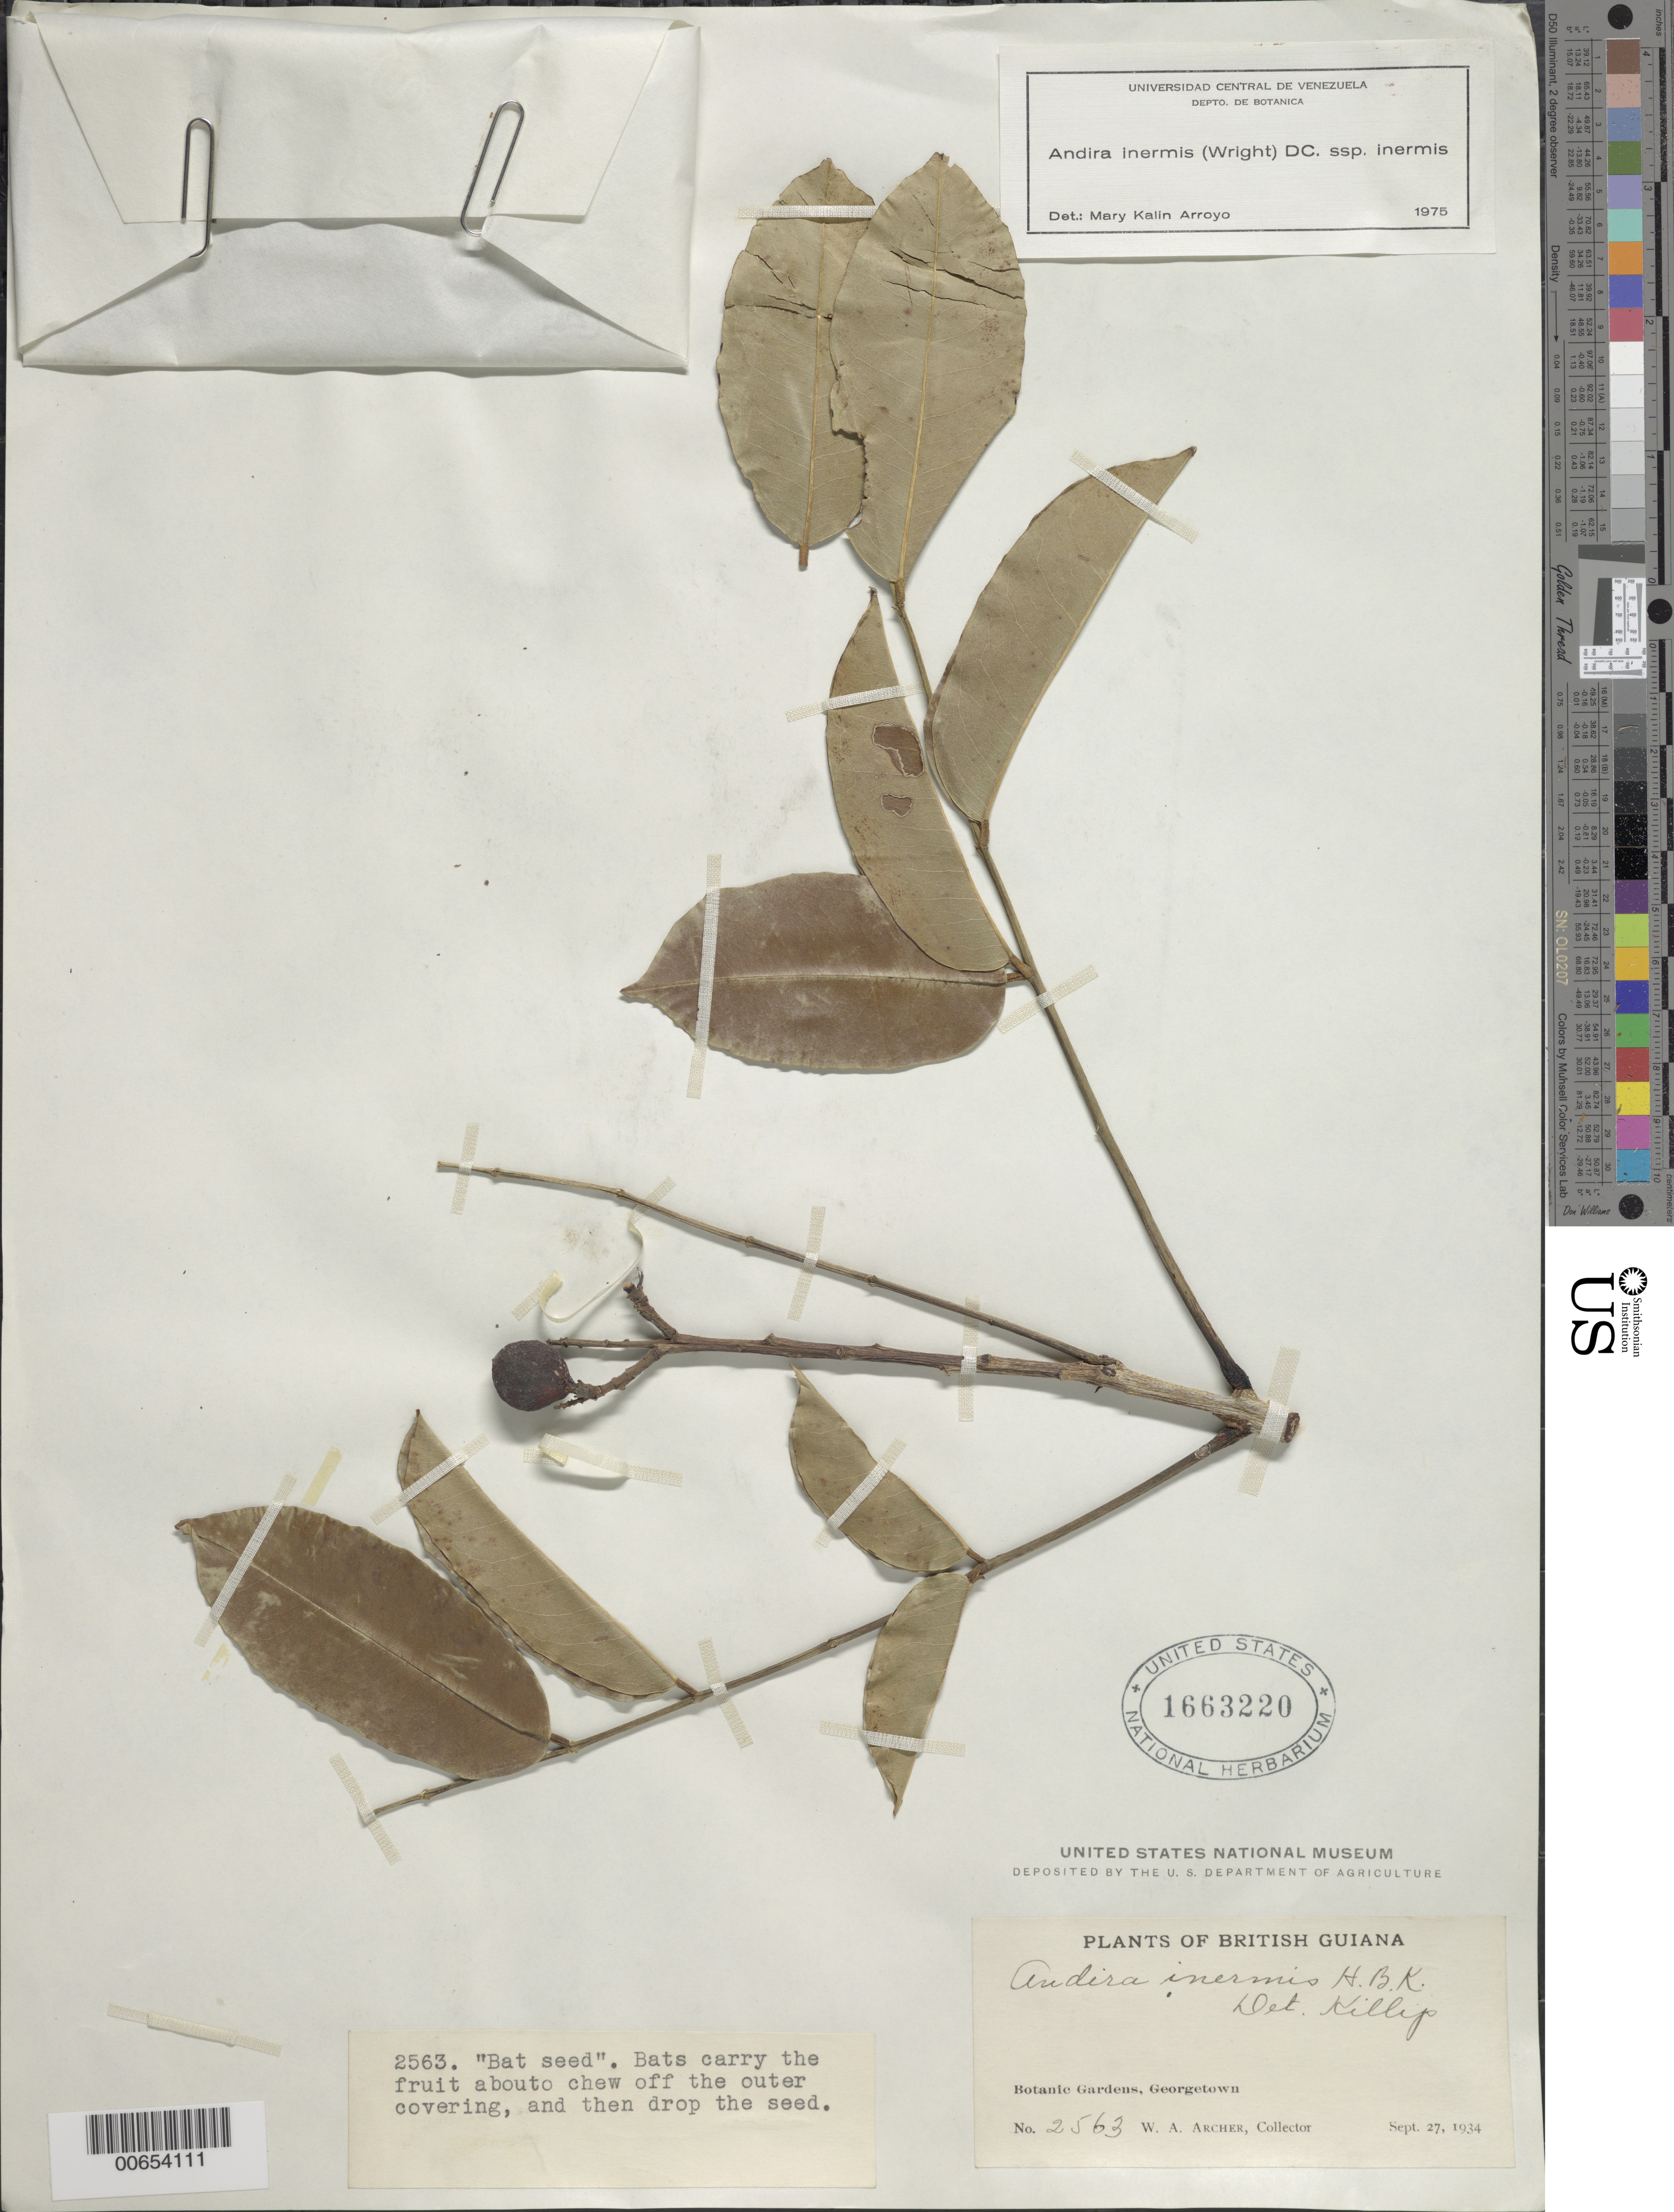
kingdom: Plantae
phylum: Tracheophyta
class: Magnoliopsida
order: Fabales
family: Fabaceae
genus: Andira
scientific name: Andira inermis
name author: (W. Wright) Kunth ex DC.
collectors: W. A. Archer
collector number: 2563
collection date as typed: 27-Sep-34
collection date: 1934-09-27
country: Guyana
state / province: Demerara-Mahaica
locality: Georgetown, Botanic Gardens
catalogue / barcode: US 1663220